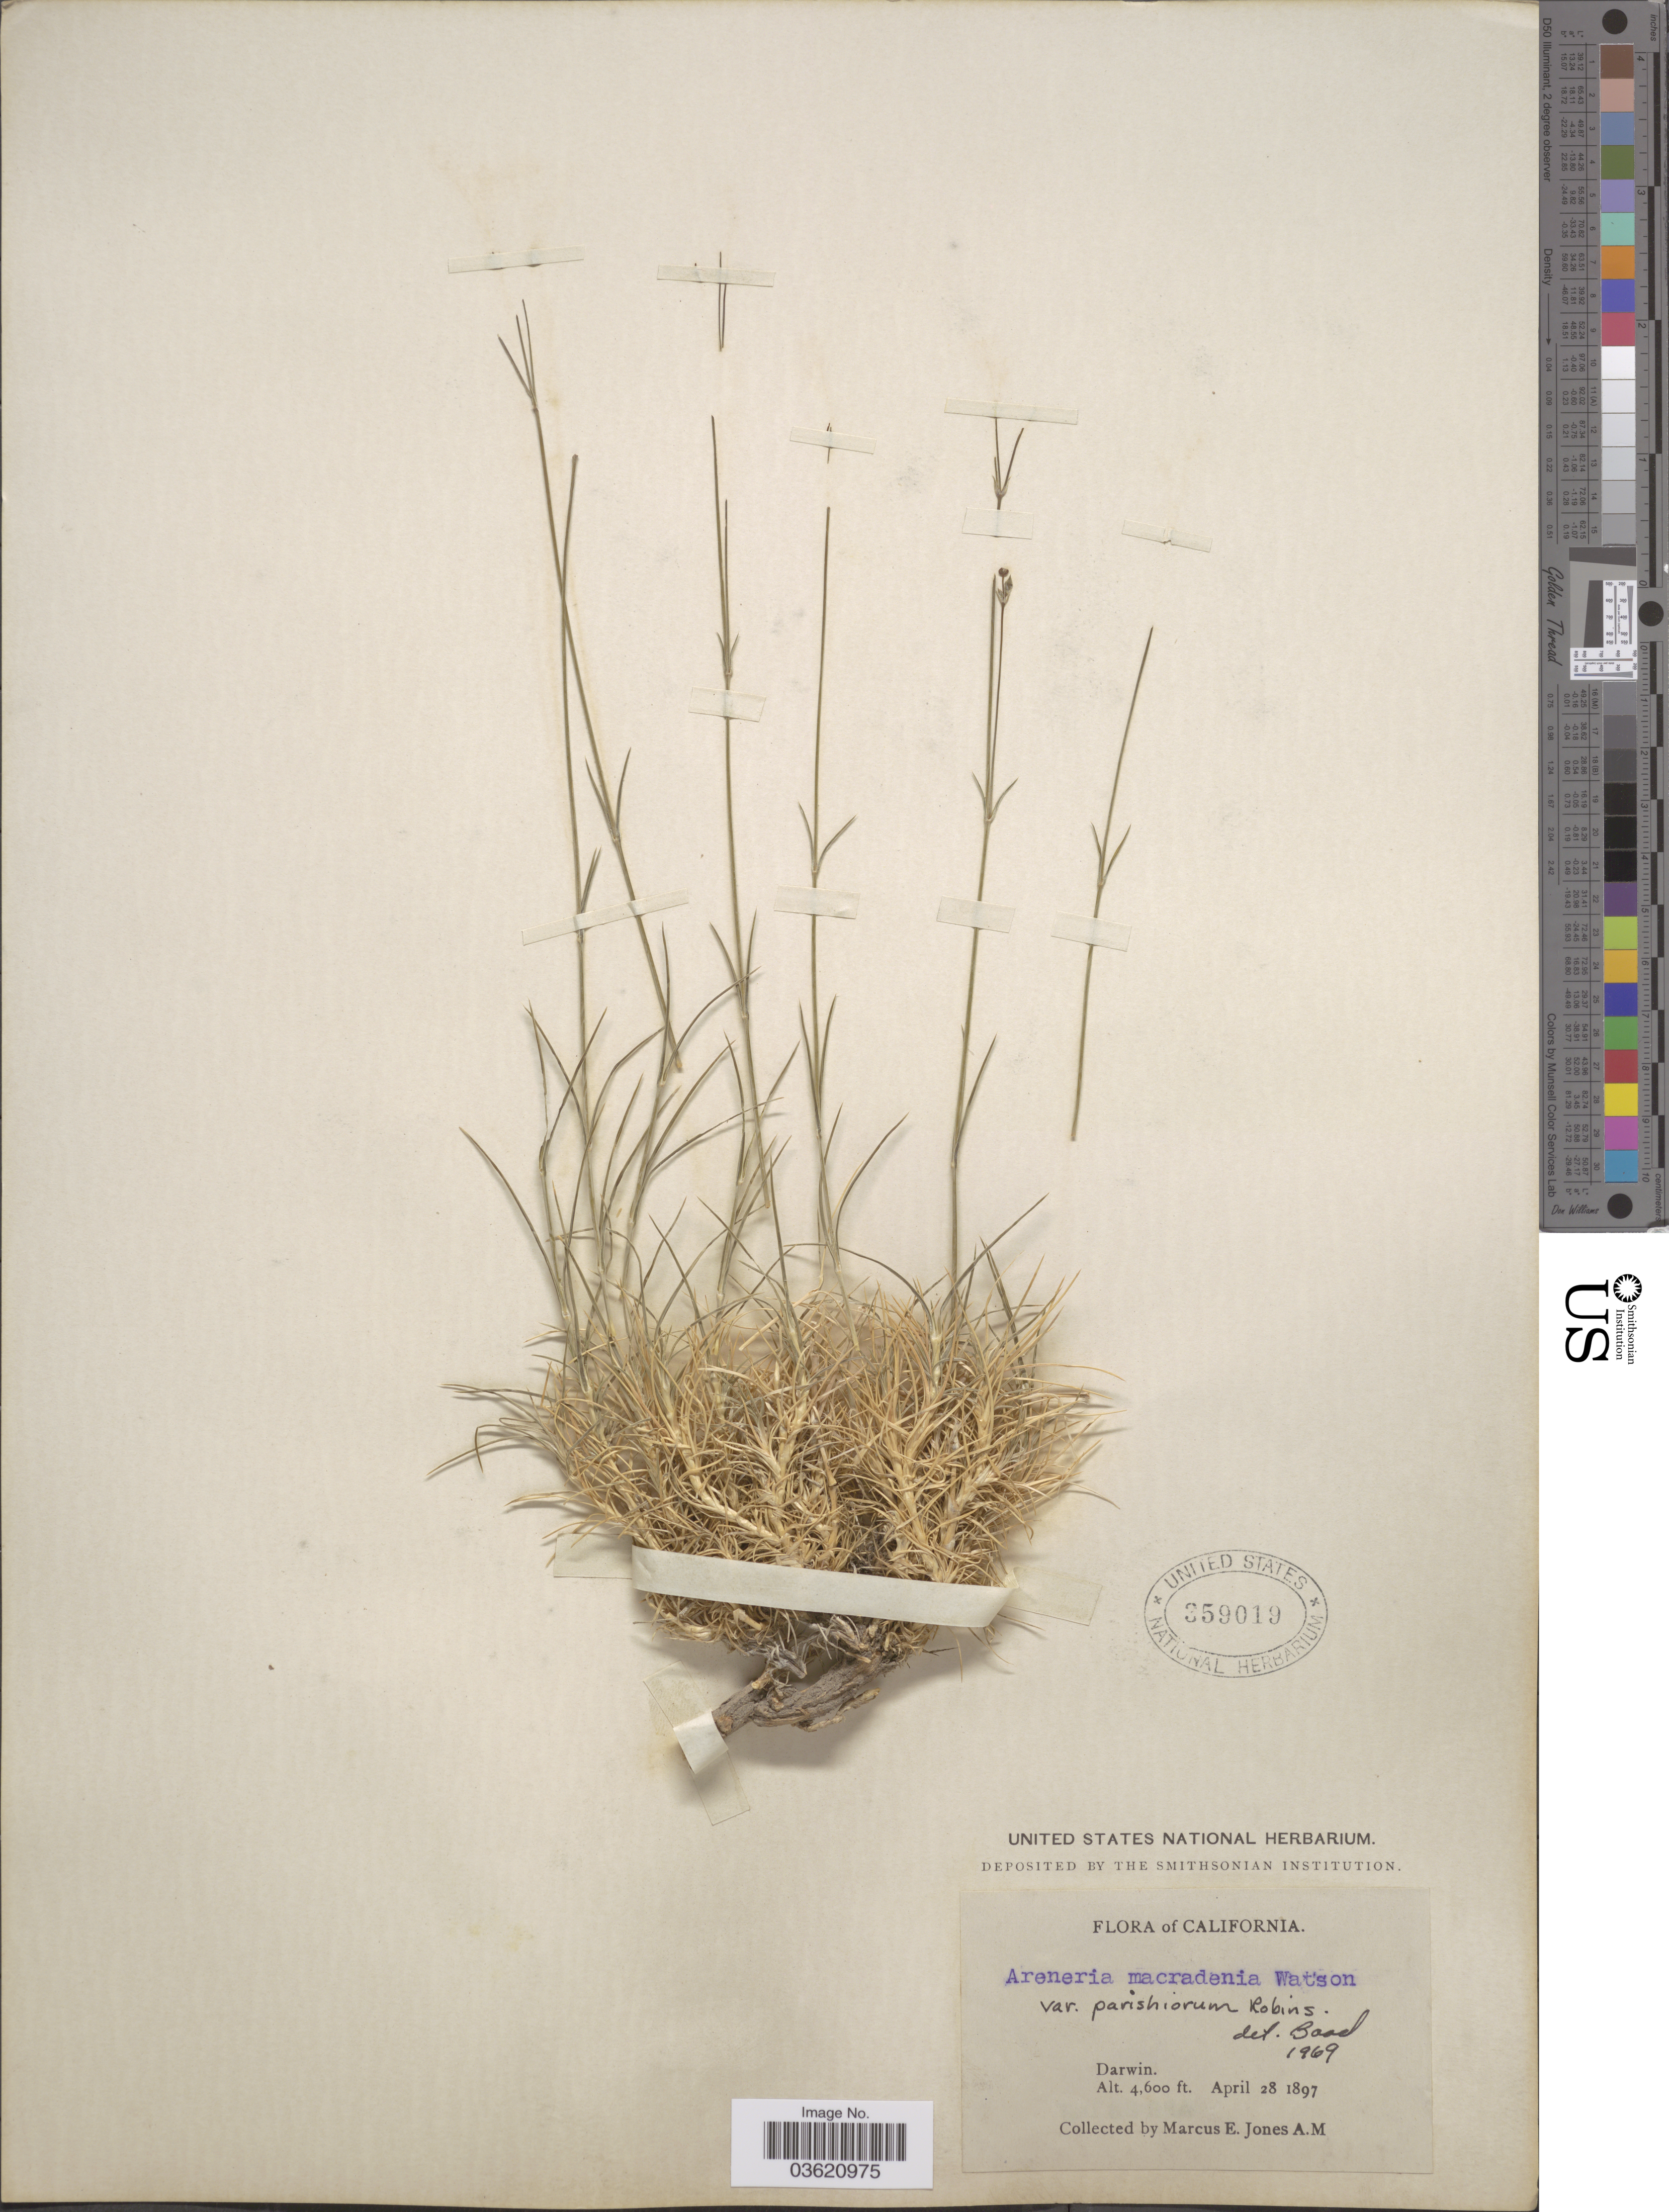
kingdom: Plantae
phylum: Tracheophyta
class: Magnoliopsida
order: Caryophyllales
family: Caryophyllaceae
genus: Eremogone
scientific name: Eremogone macradenia var. macradenia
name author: (S. Watson) Ikonn.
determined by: U.S. National Herbarium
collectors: M. E. Jones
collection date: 1897-04-28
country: United States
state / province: California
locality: Darwin.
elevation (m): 1402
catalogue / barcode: US 359019